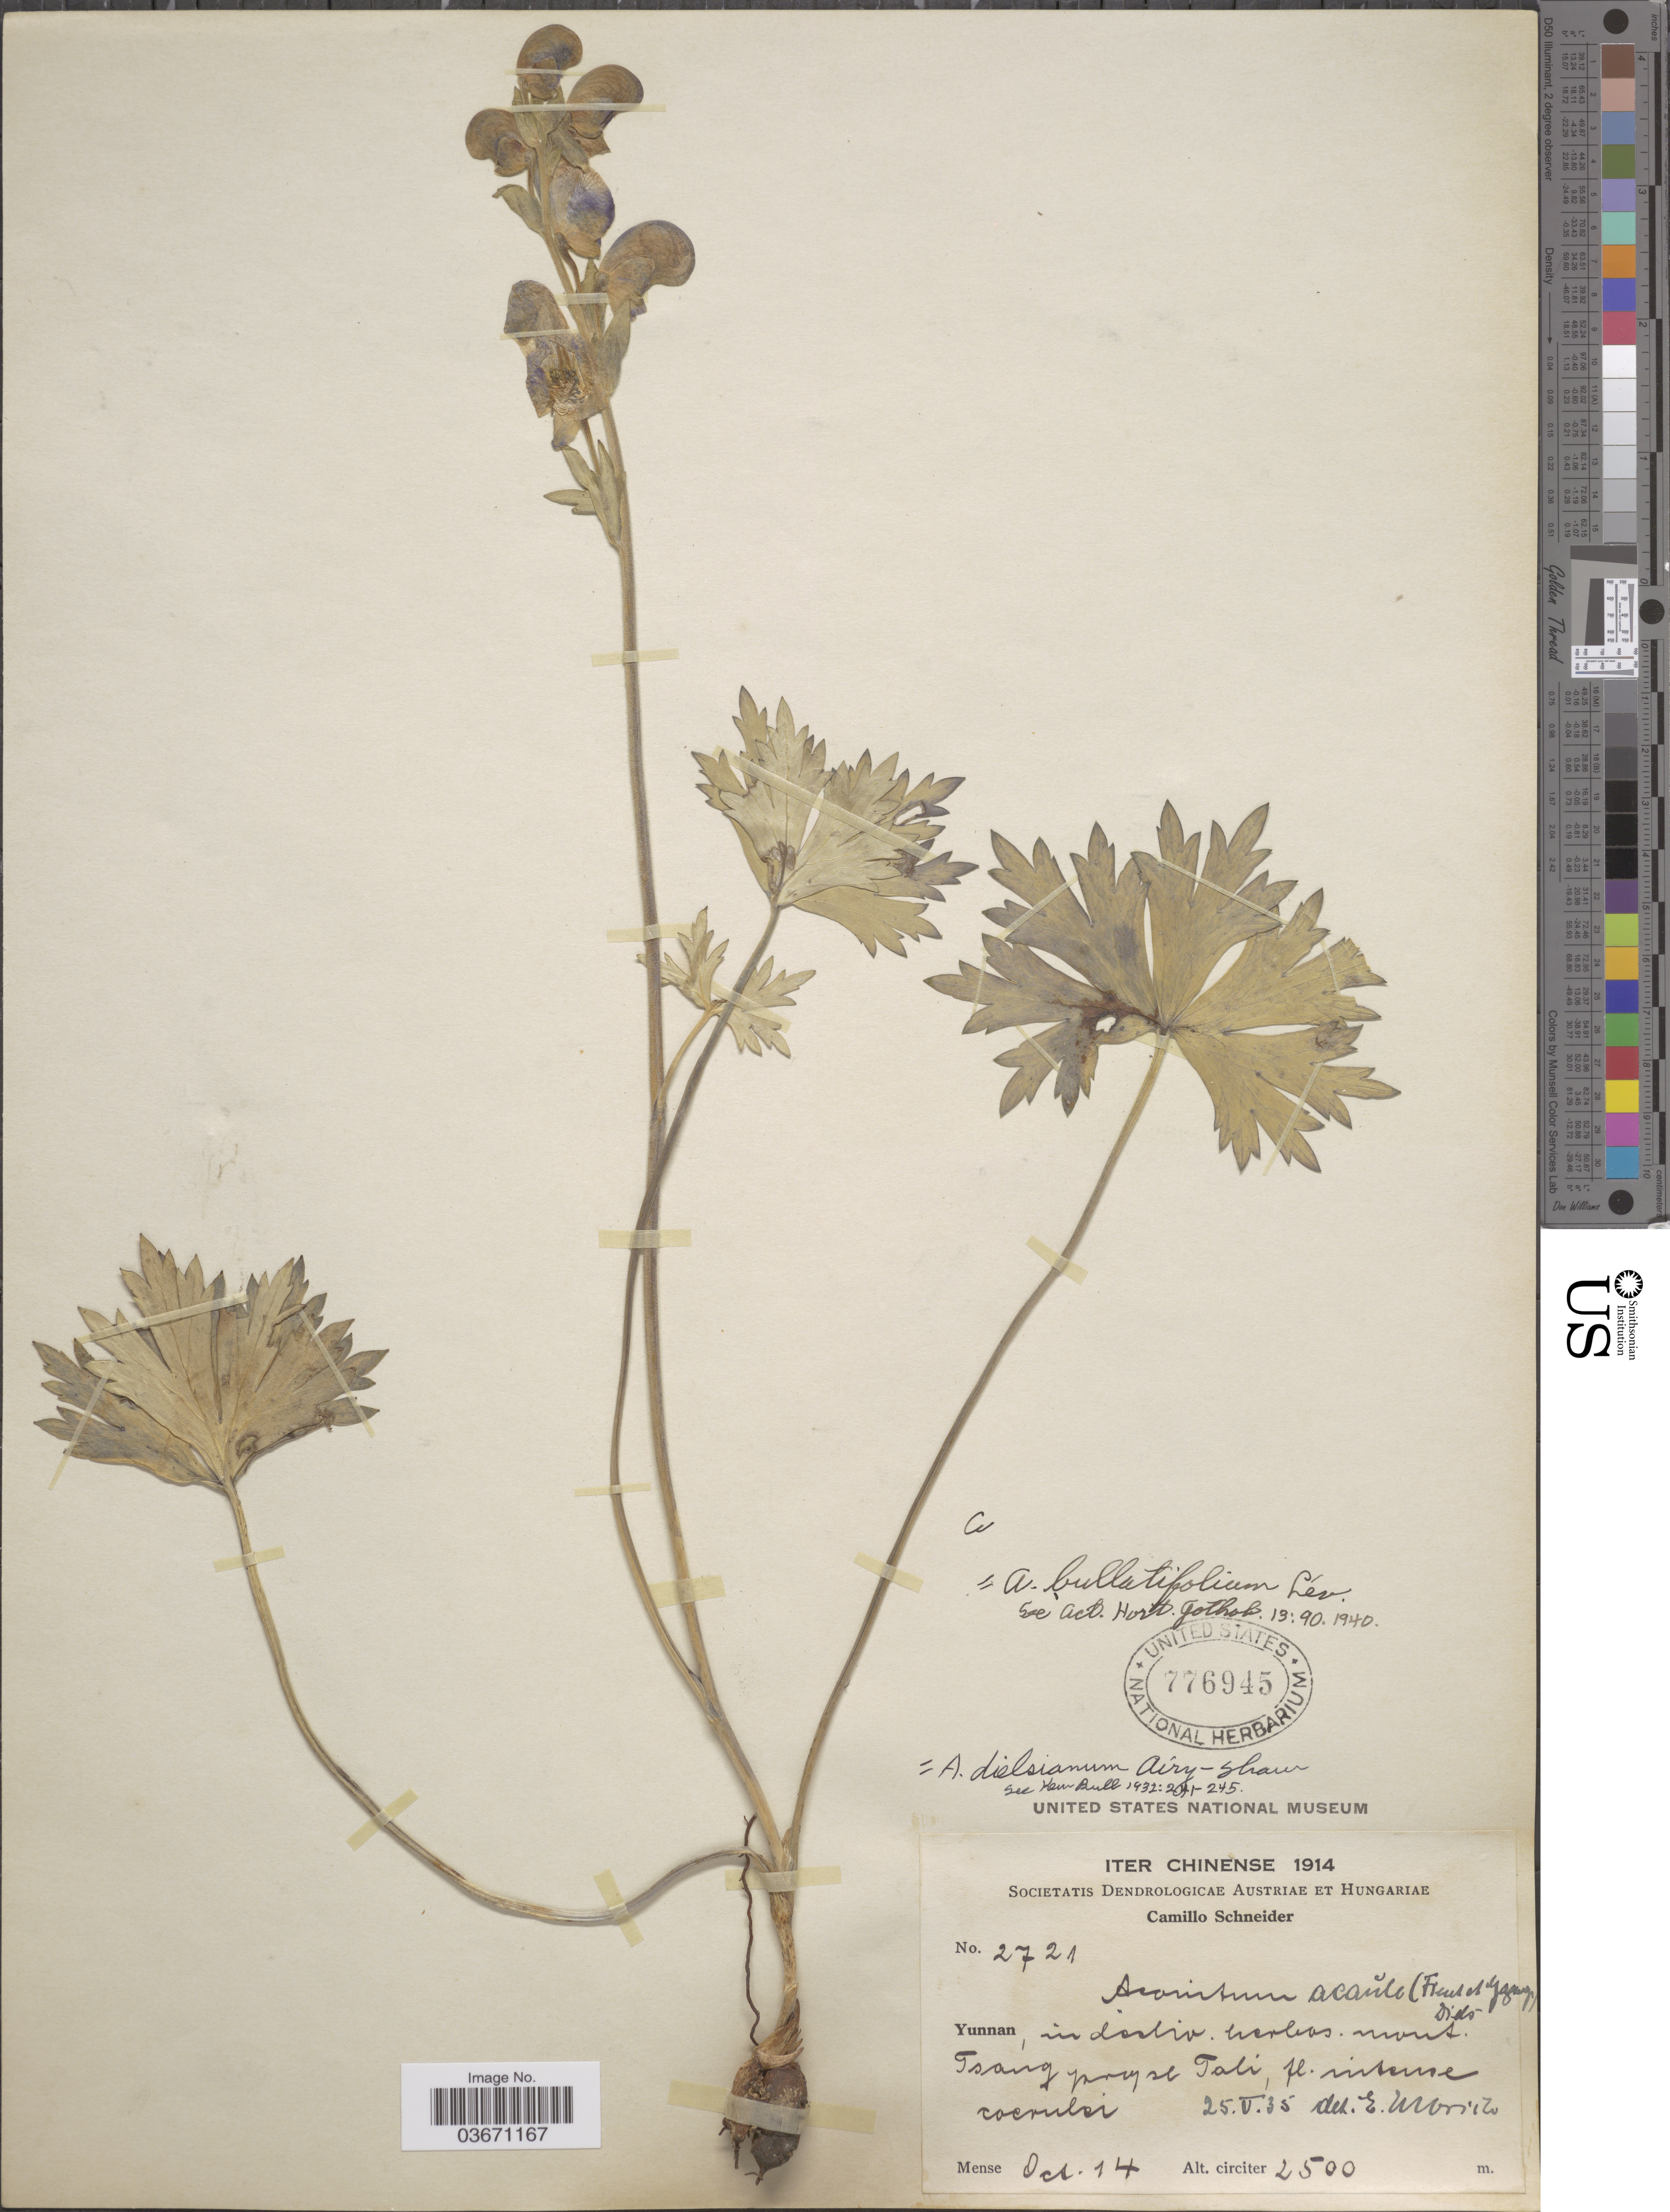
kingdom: Plantae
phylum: Tracheophyta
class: Magnoliopsida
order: Ranunculales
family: Ranunculaceae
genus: Aconitum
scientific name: Aconitum bullatifolium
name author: H. Lév.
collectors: C. K. Schneider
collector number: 2721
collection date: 1914-10-14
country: China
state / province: Yunnan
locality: In destiv [interpreted]. herbos. mont. Tsang prope Tali.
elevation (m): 2500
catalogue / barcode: US 776945